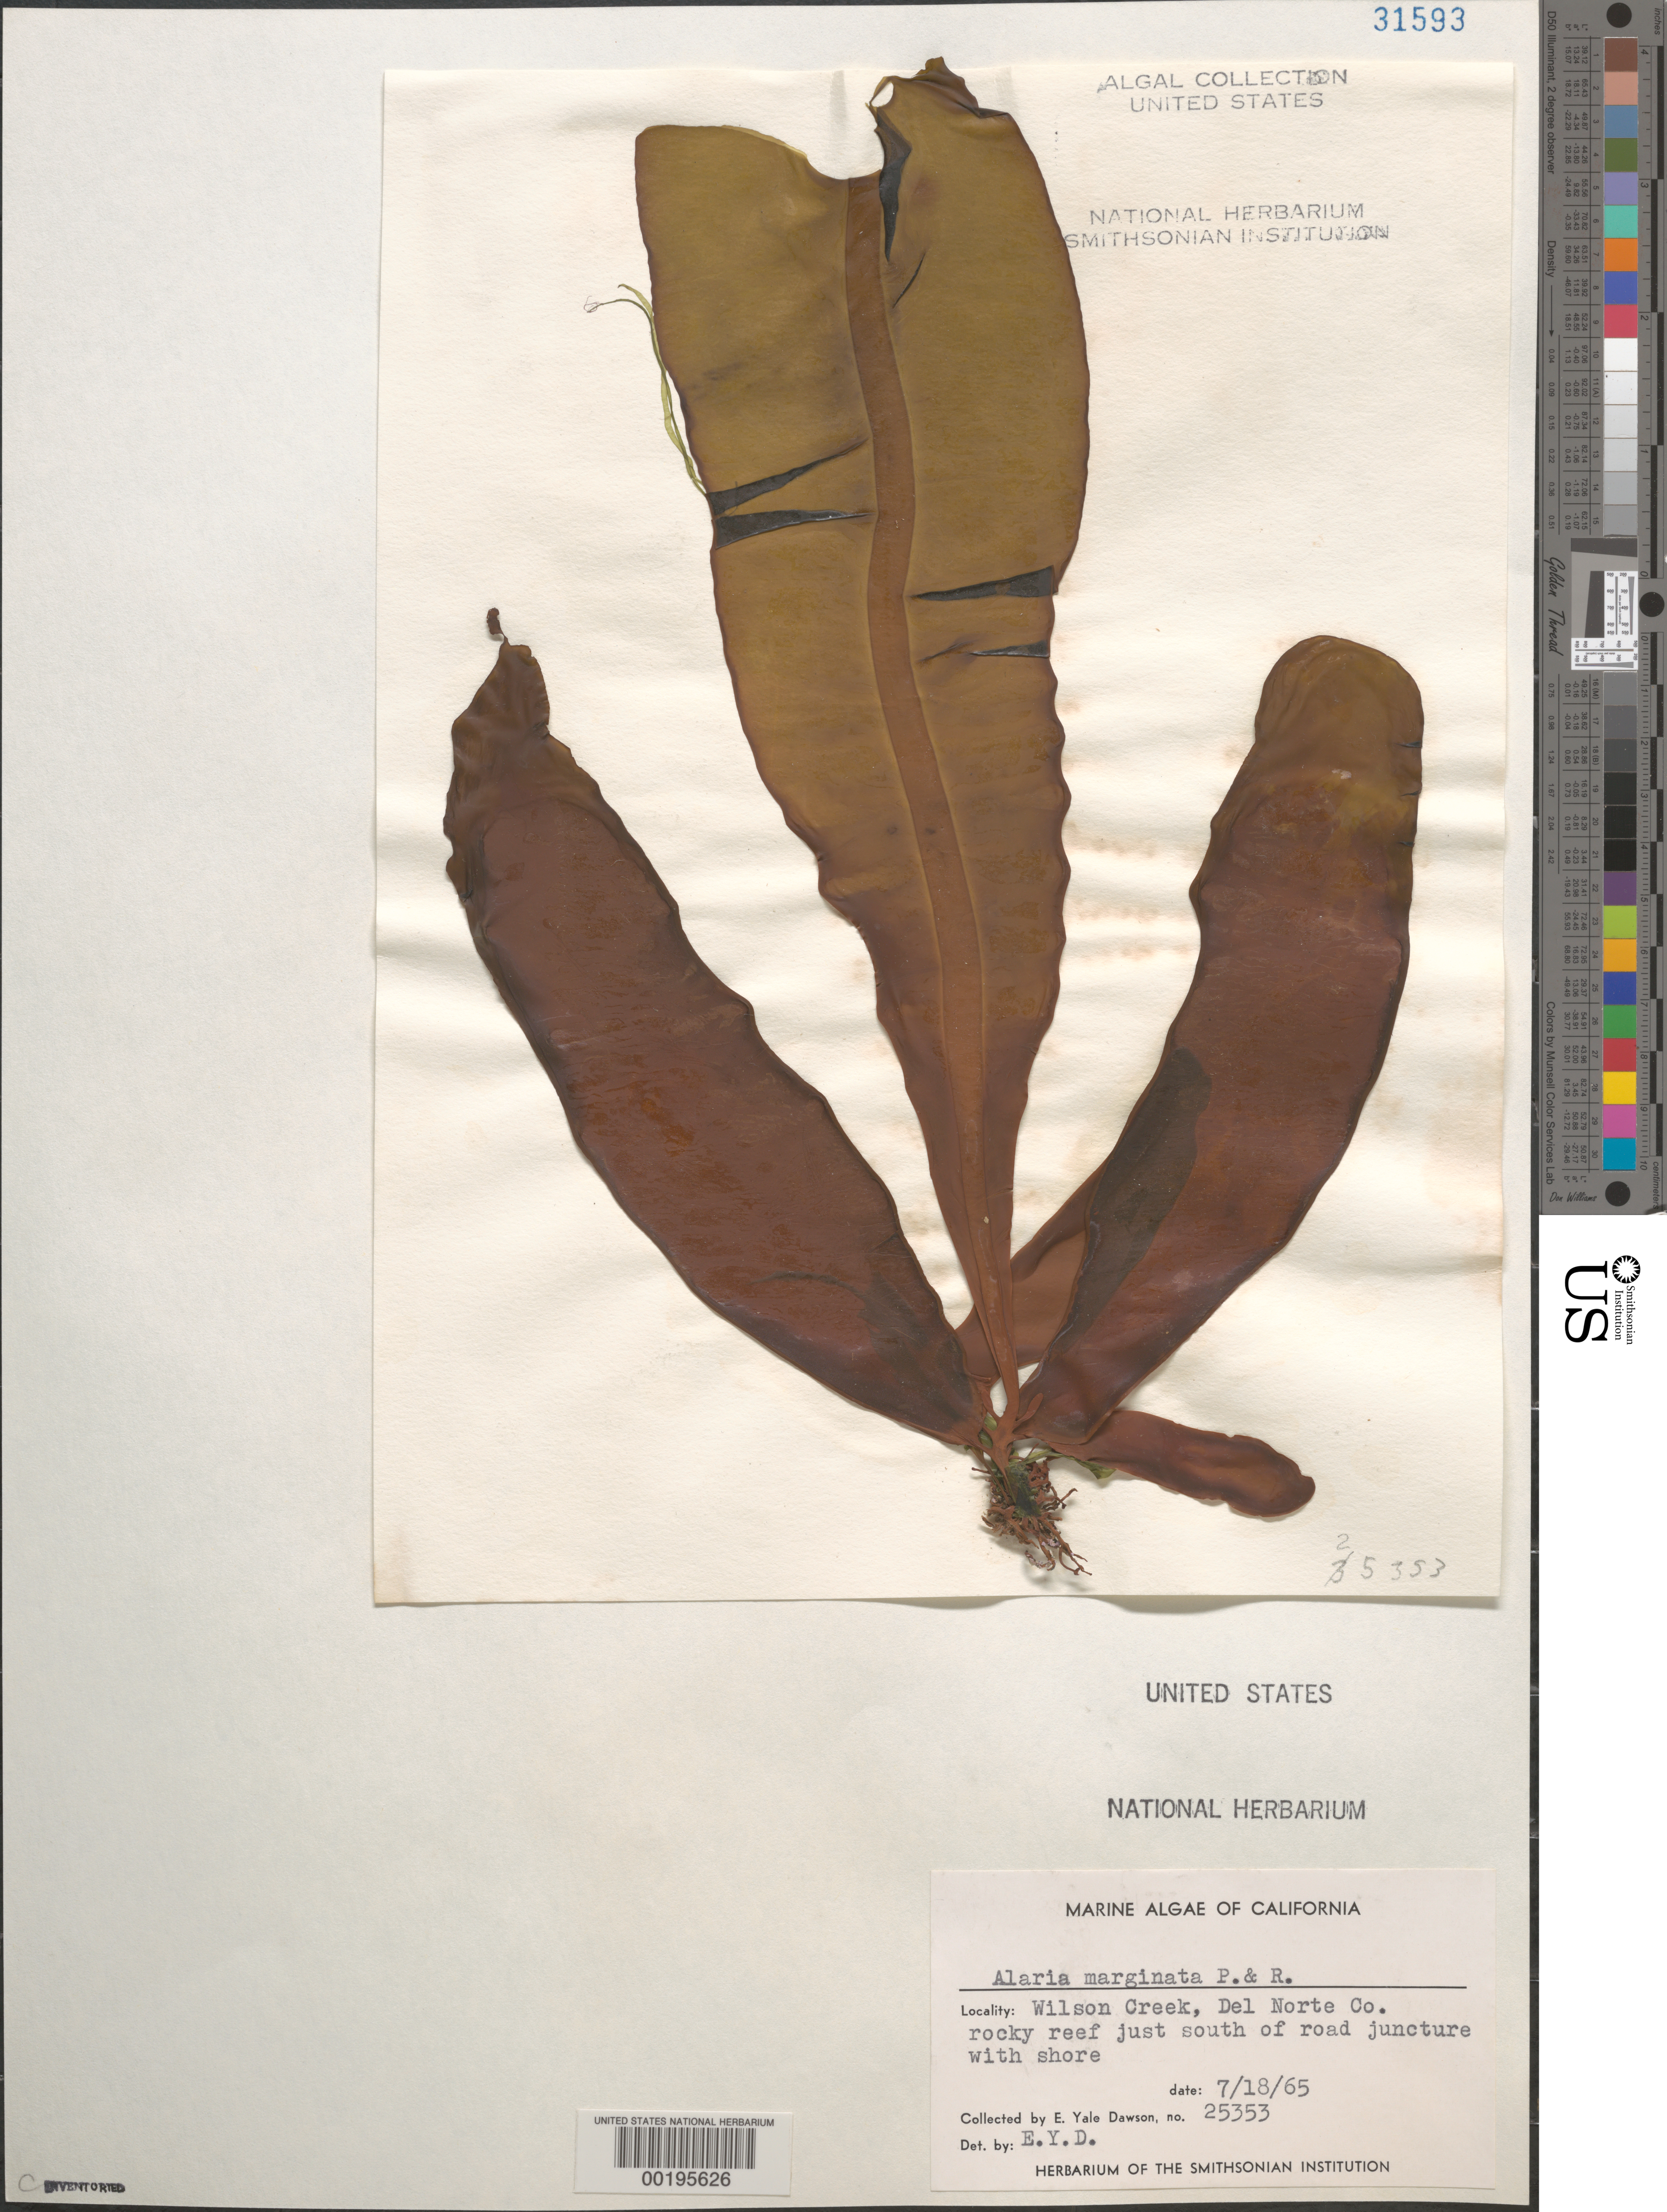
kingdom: Chromista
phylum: Ochrophyta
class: Phaeophyceae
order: Laminariales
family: Alariaceae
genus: Alaria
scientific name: Alaria marginata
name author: Ruiz & Pav.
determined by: Dawson, E. Y.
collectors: E. Y. Dawson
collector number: EYD 25353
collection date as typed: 18 Jul 1965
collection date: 1965-07-18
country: United States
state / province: California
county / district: Del Norte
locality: Wilson Creek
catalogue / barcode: US 31593